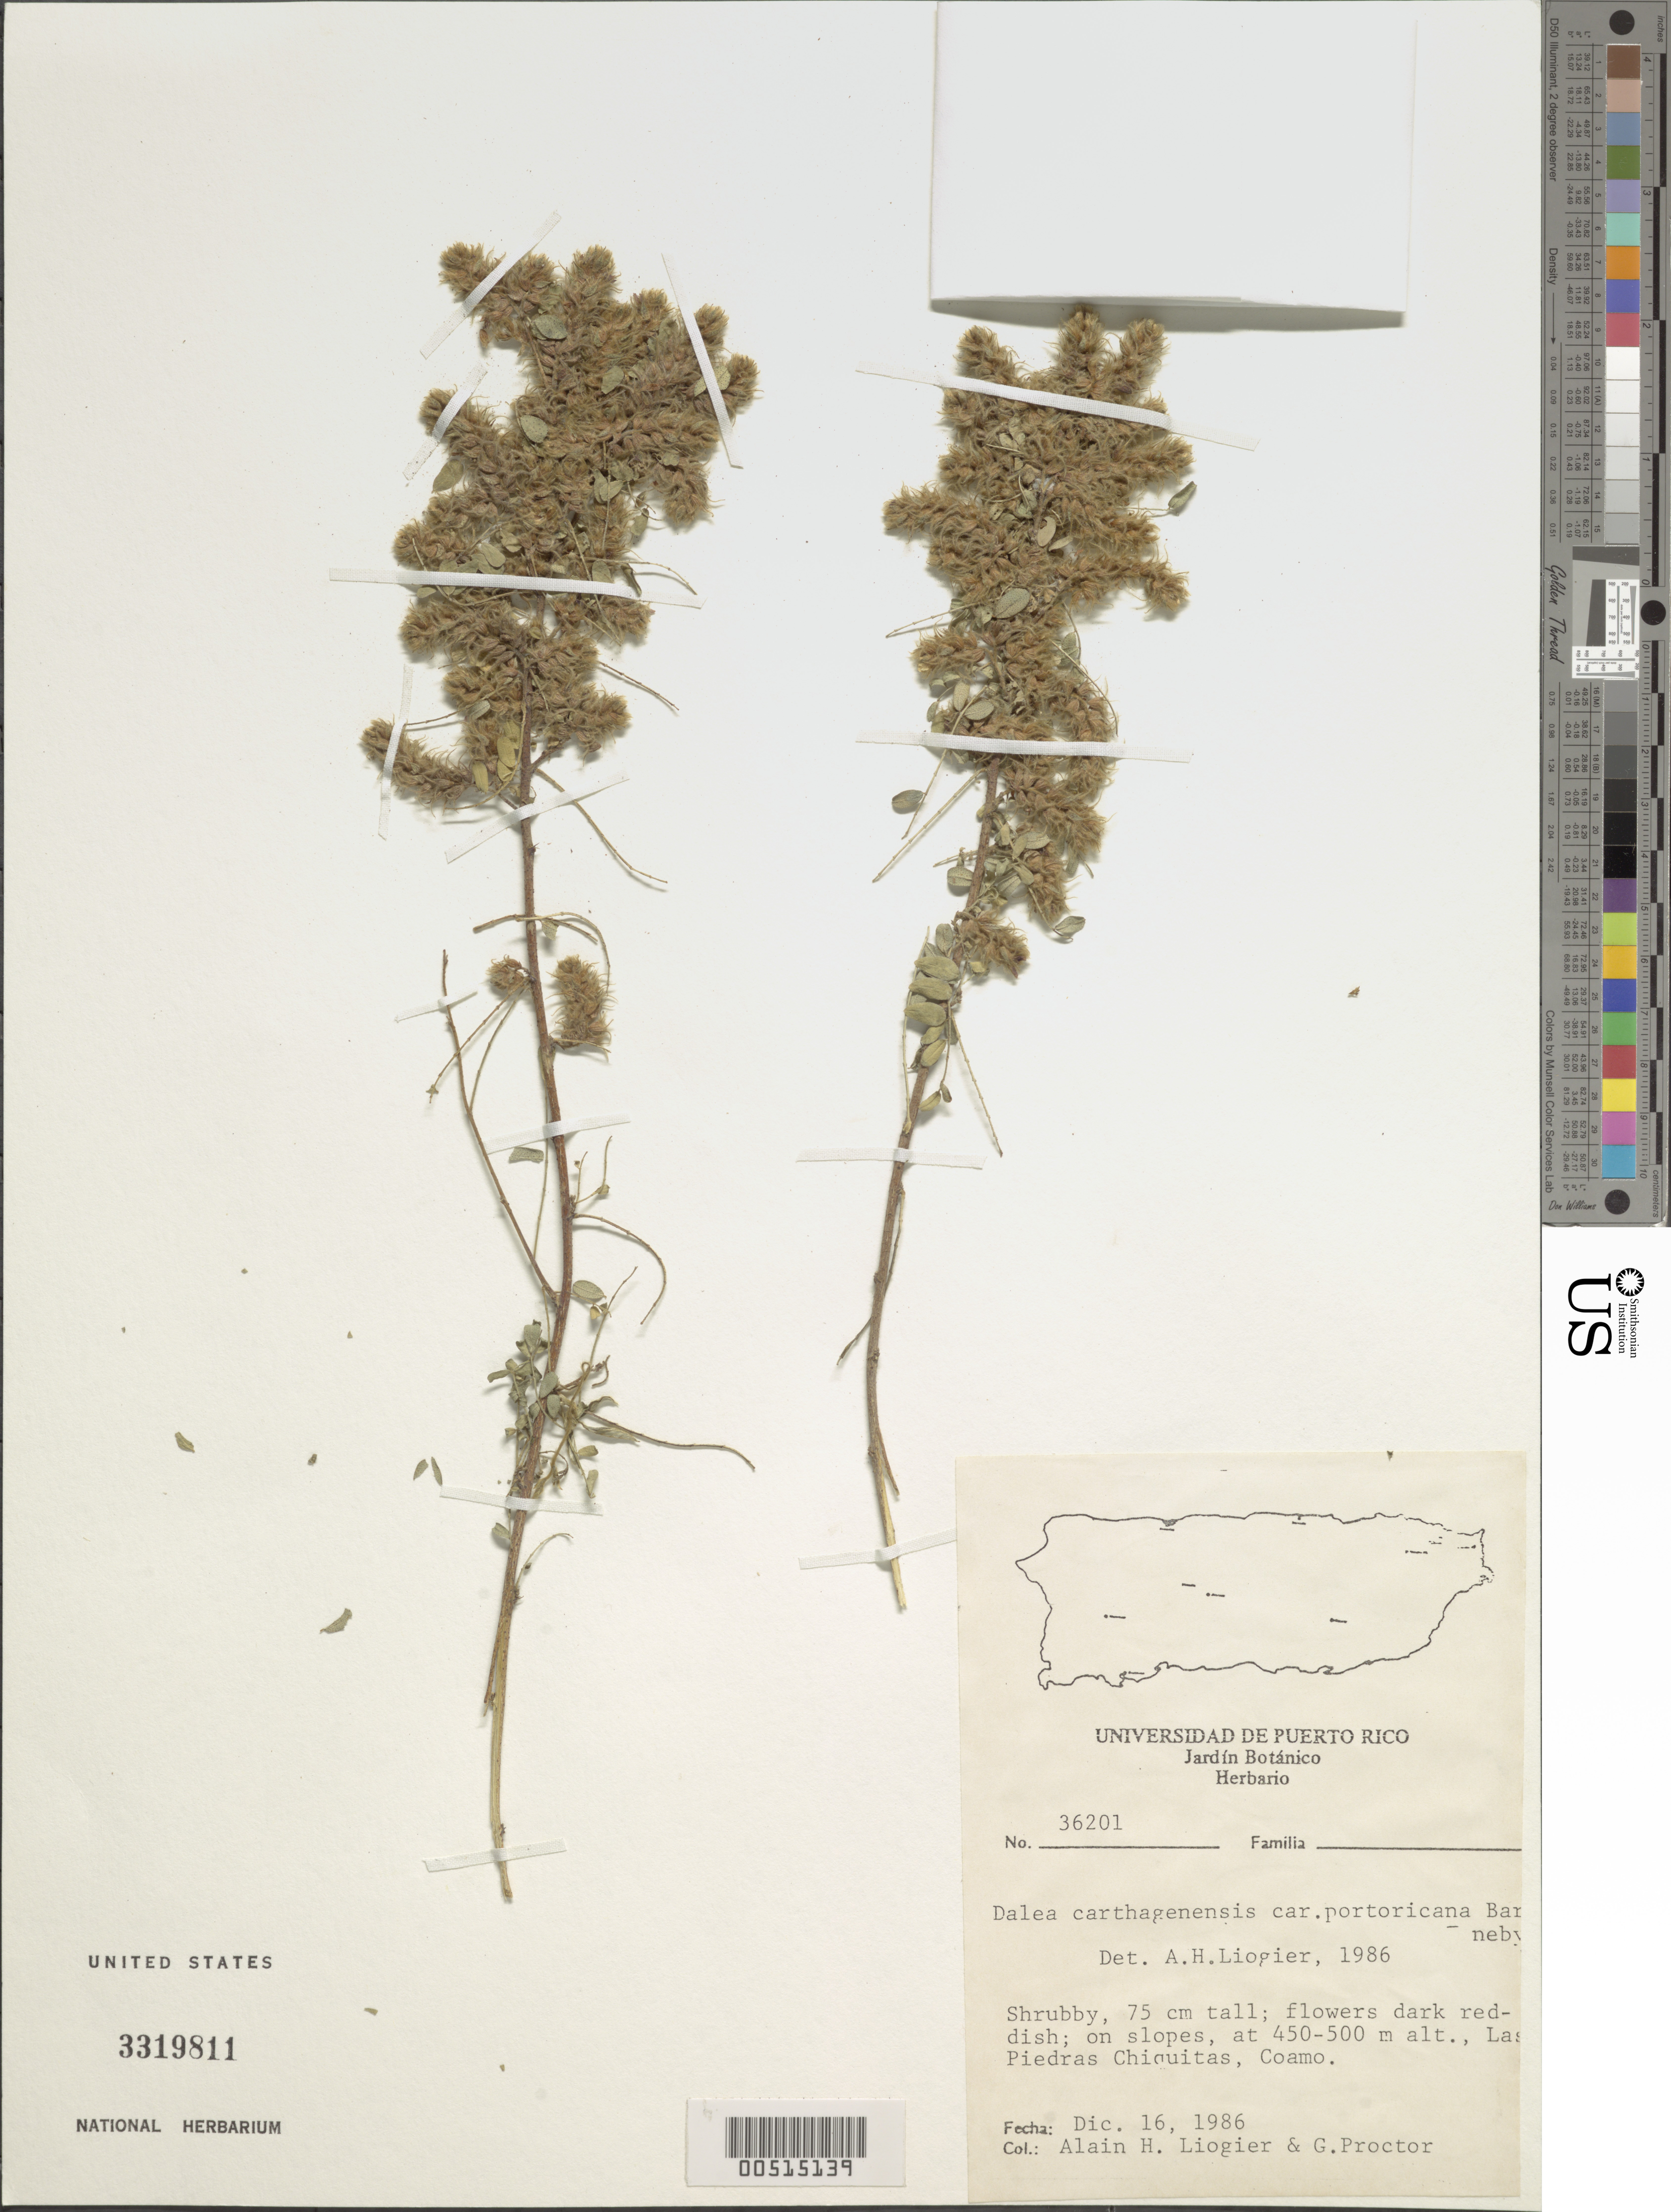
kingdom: Plantae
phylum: Tracheophyta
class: Magnoliopsida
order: Fabales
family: Fabaceae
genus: Dalea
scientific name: Dalea carthagenensis var. portoricana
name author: Barneby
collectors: A. H. Liogier & G. R. Proctor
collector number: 36201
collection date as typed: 16 Dec 1986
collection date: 1986-12-16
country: Puerto Rico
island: Greater Antilles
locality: Las Piedras Chiquitas, Coamo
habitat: On slopes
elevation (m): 400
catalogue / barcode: US 3319811